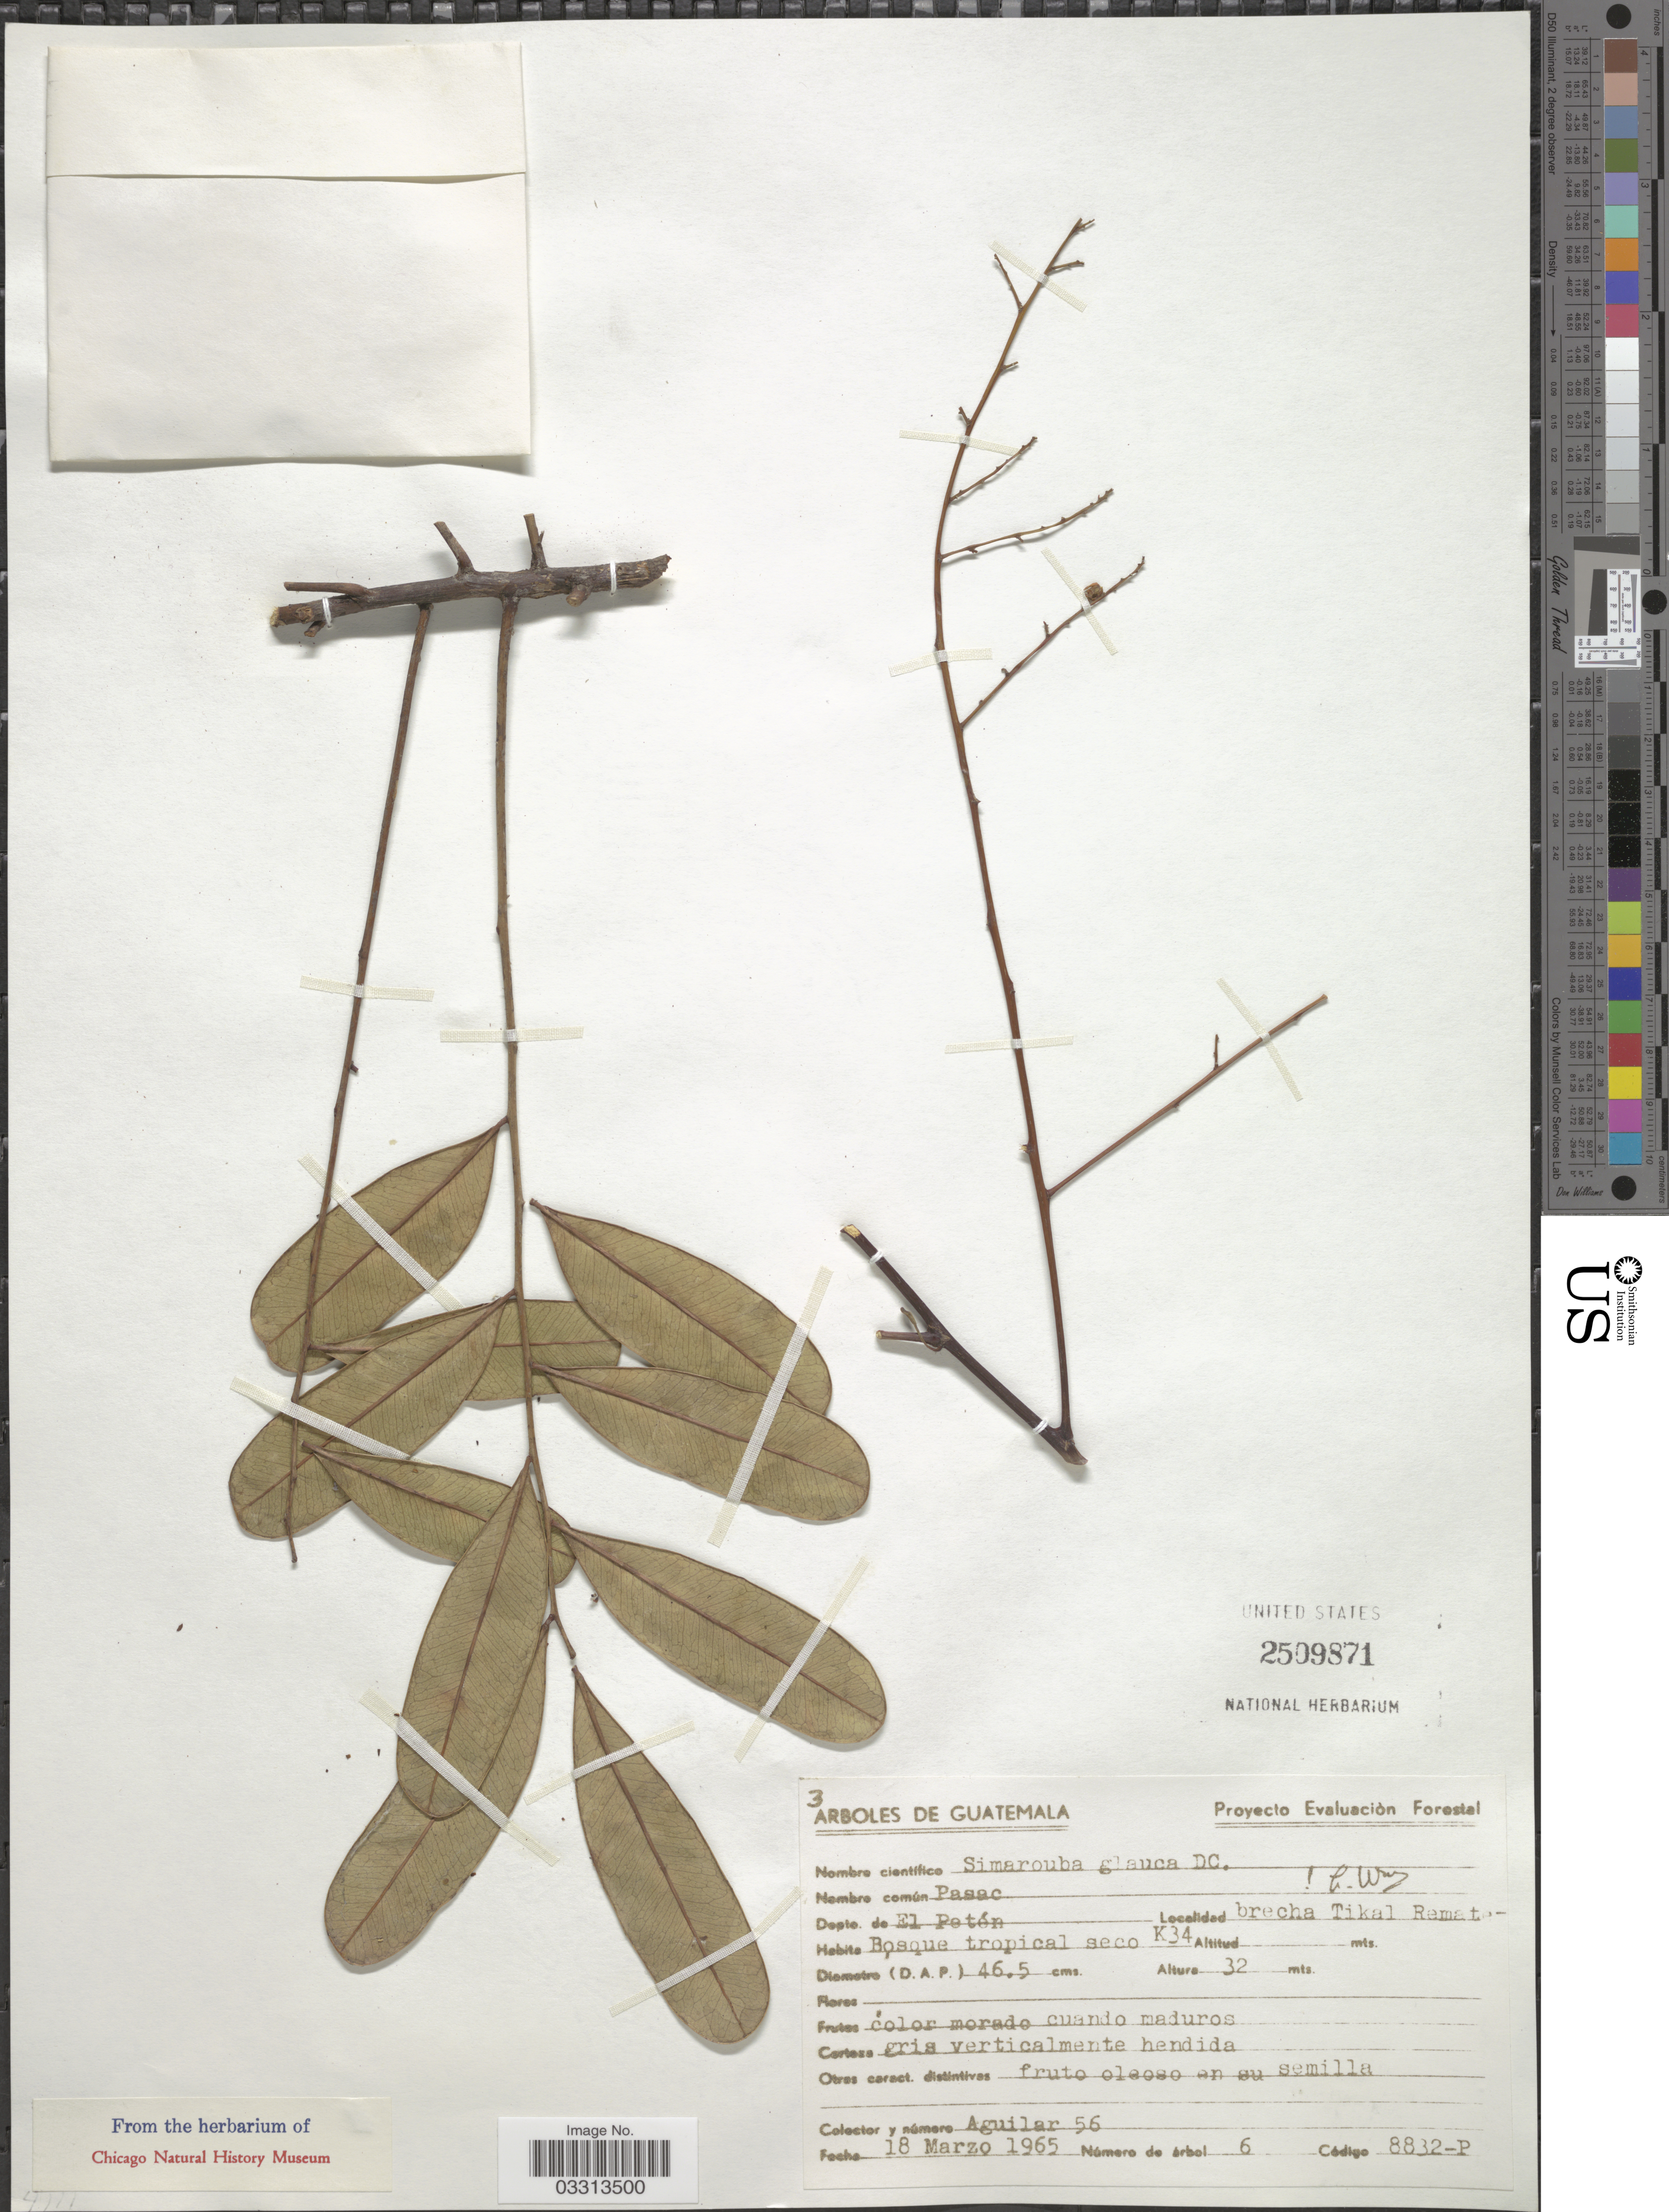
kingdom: Plantae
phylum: Tracheophyta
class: Magnoliopsida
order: Sapindales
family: Simaroubaceae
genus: Simarouba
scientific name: Simarouba glauca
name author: DC.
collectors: -. Aguilar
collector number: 56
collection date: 1965-03-18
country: Guatemala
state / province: El Petén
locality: Depto. de El Petén, brecha Tikal Remate Bosque tropical seco K34.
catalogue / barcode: US 2509871